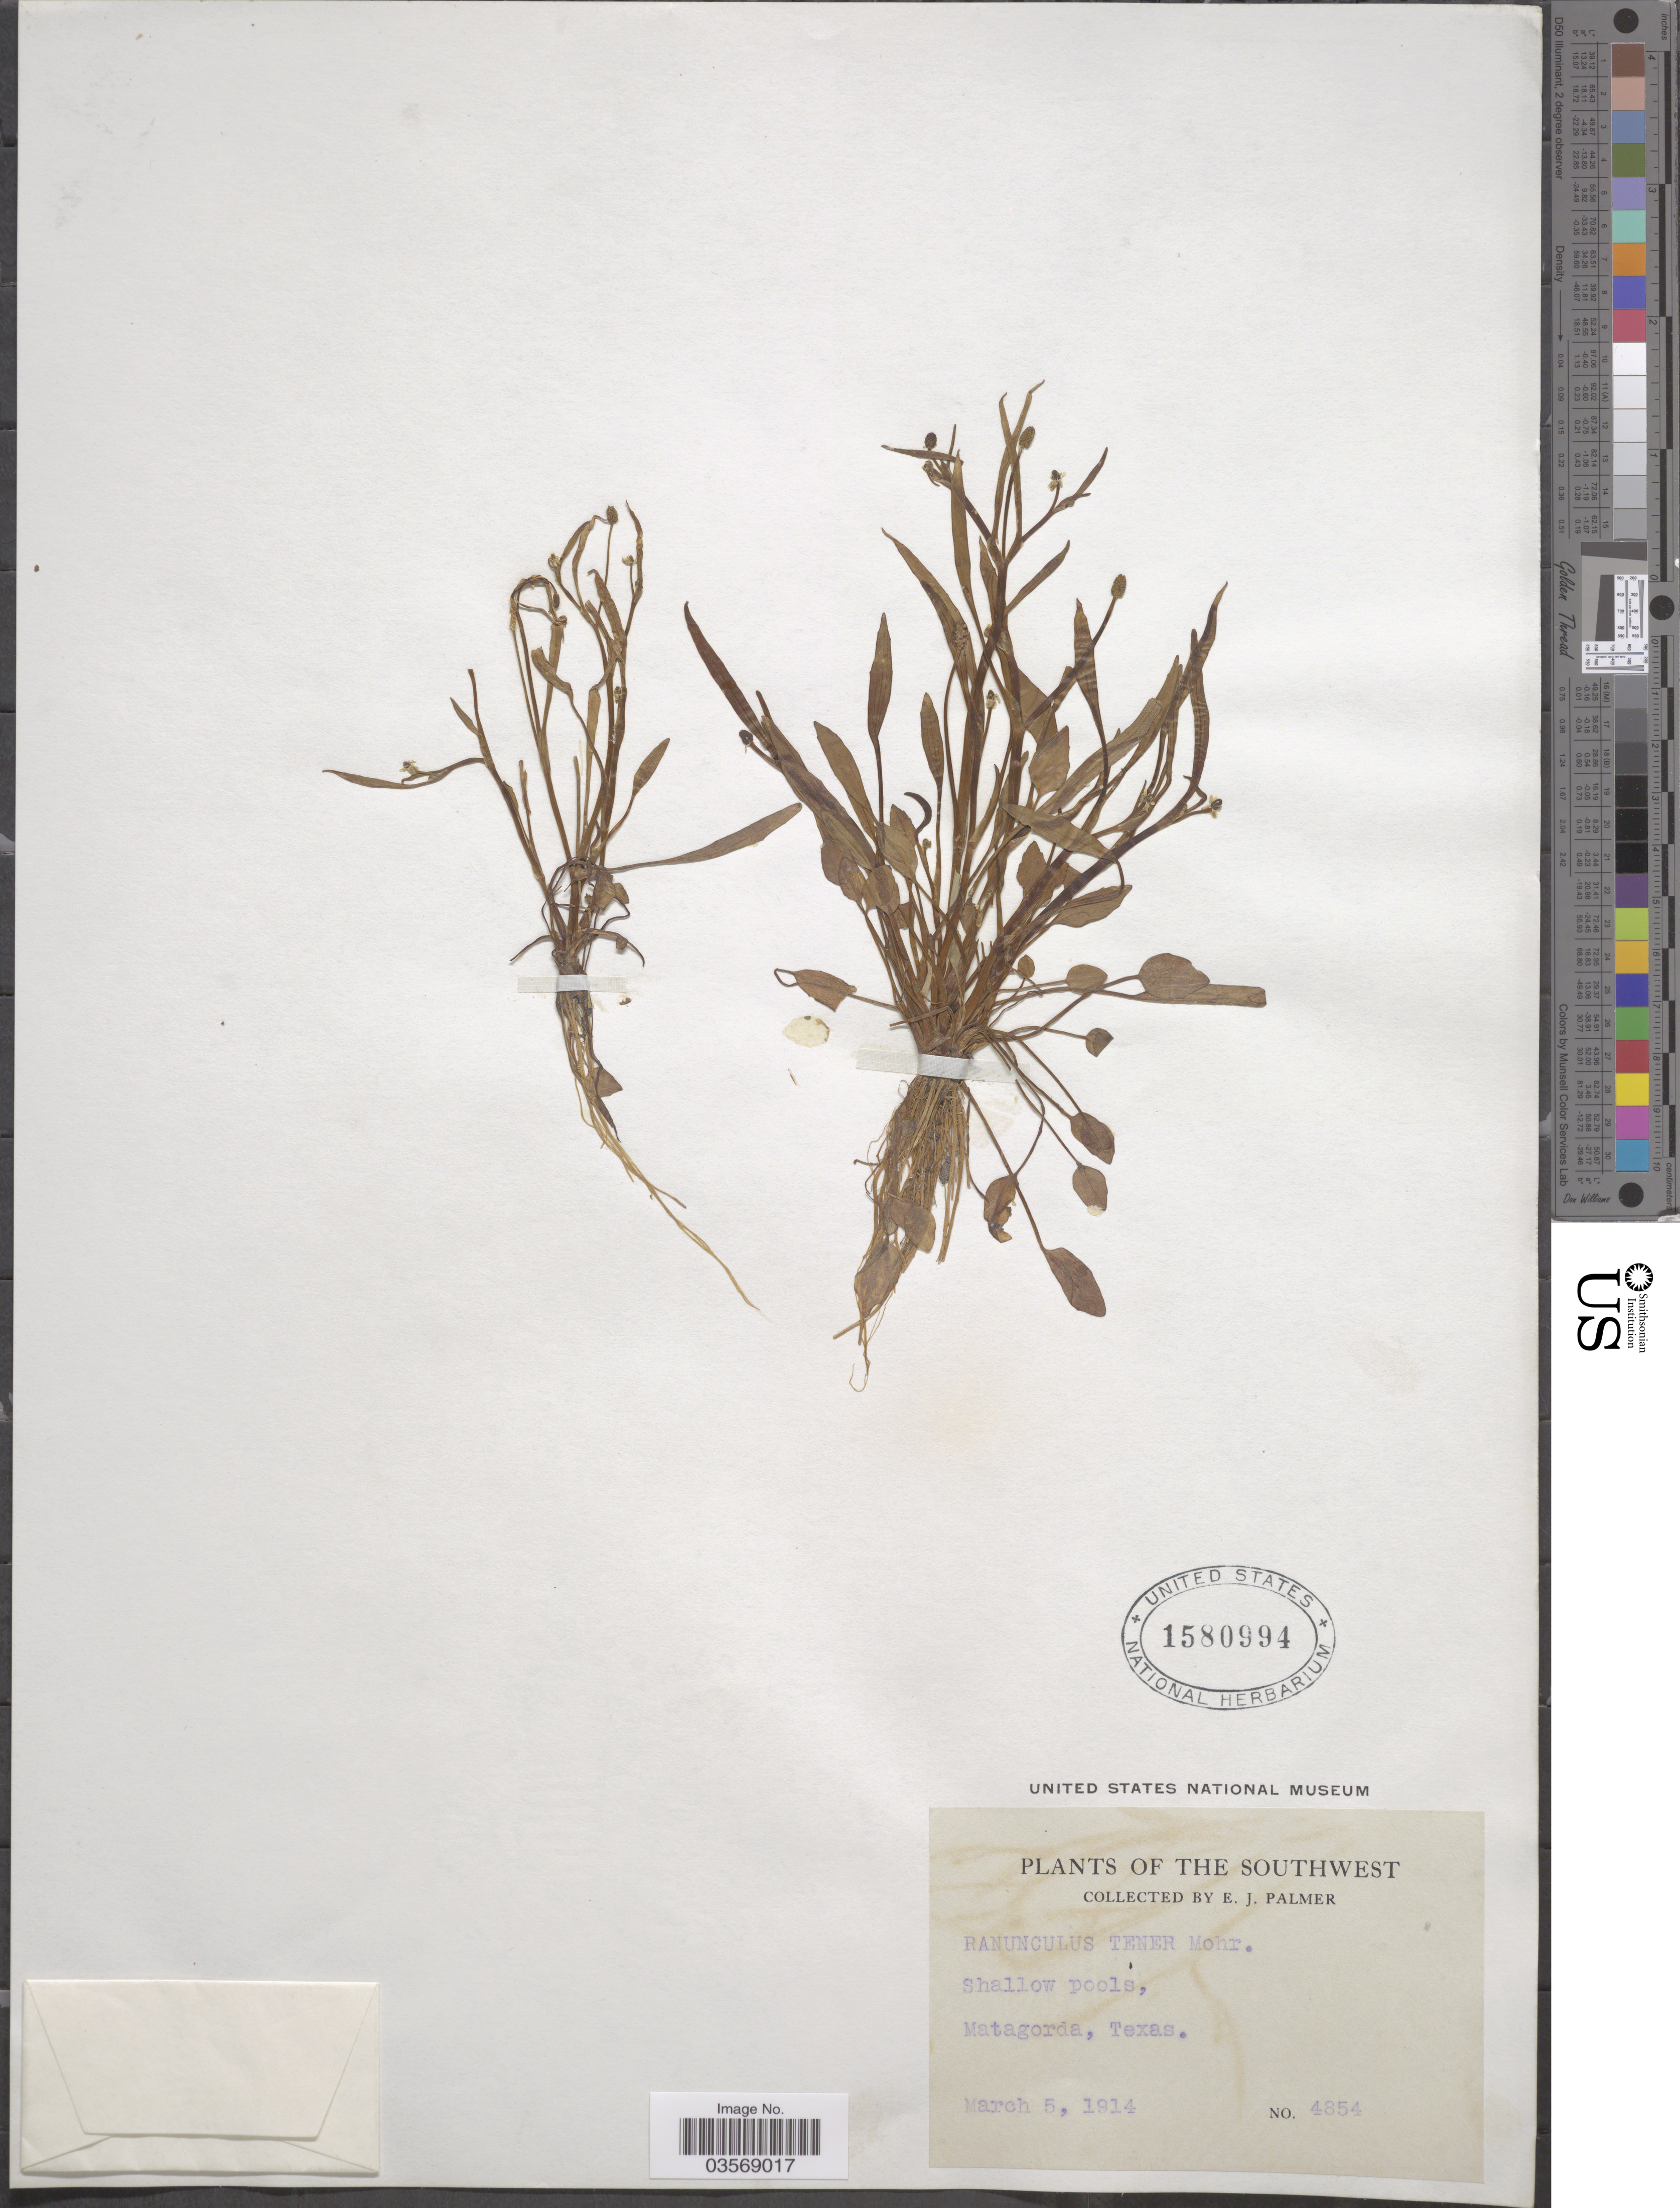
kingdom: Plantae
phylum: Tracheophyta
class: Magnoliopsida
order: Ranunculales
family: Ranunculaceae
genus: Ranunculus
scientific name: Ranunculus pusillus var. angustifolius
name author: (Engelm.) L.D. Benson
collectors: E. J. Palmer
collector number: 4854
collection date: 1914-03-05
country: United States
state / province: Texas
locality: The Southwest. Matagorda.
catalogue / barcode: US 1580994